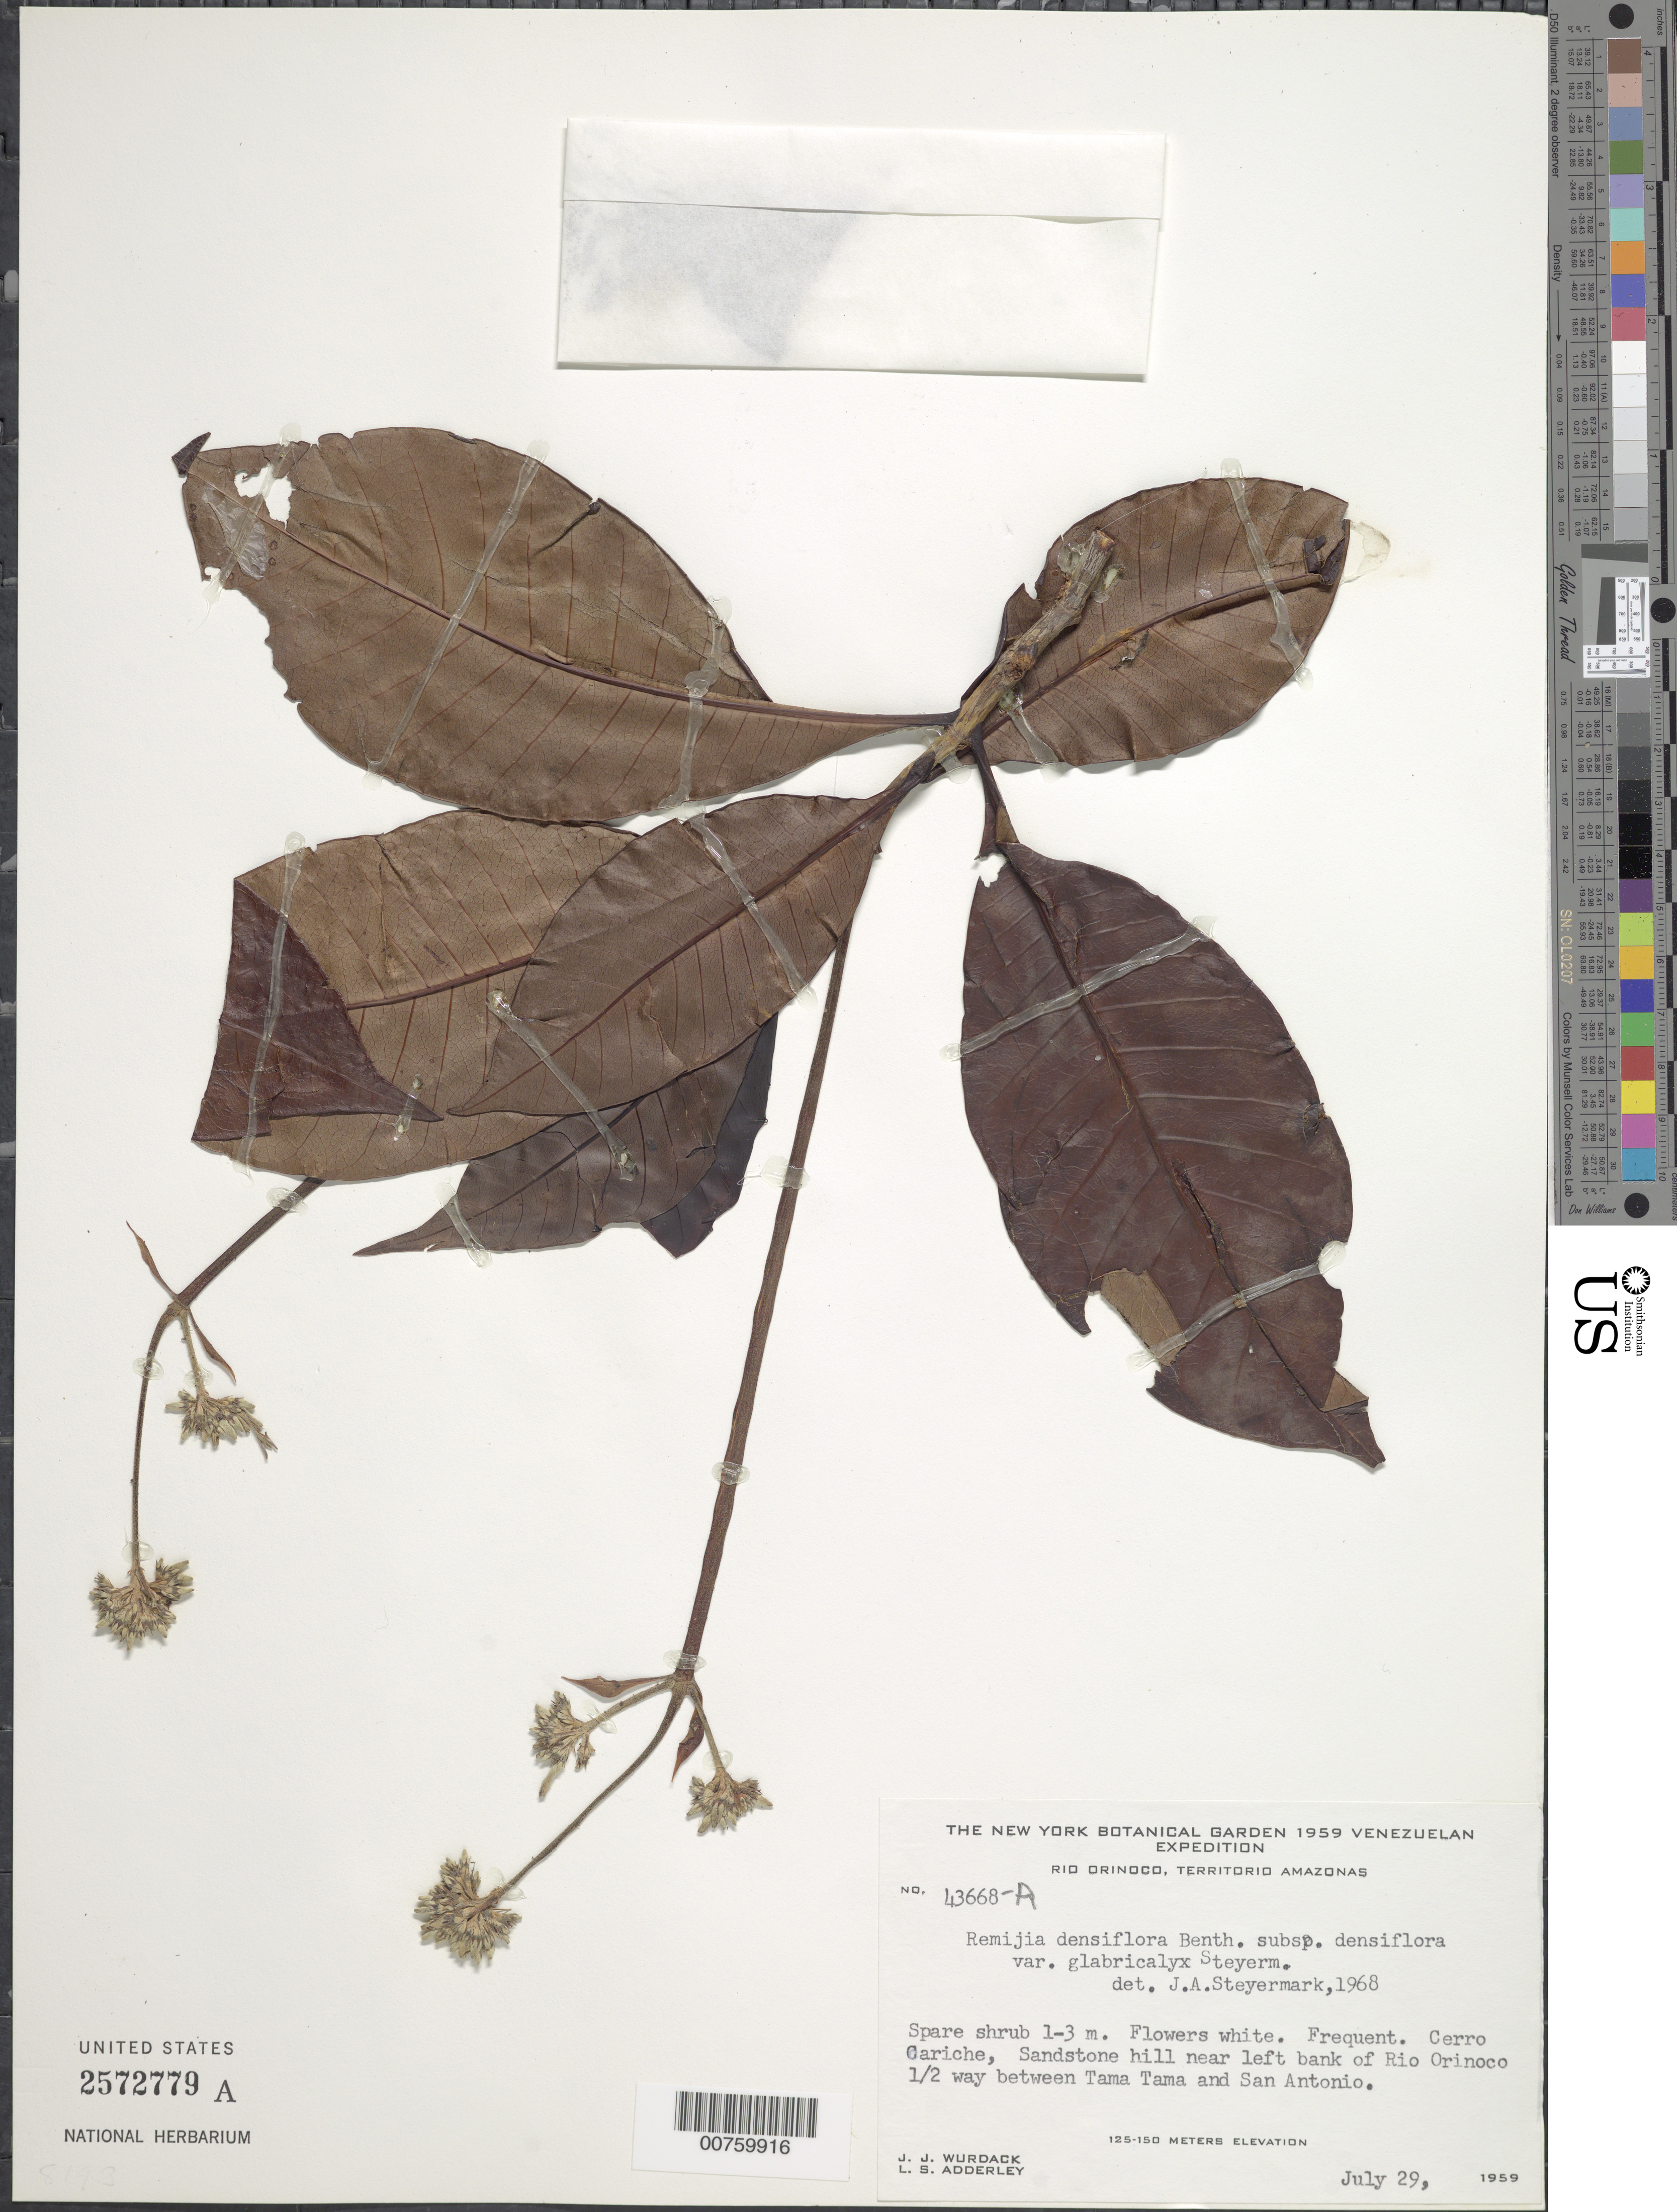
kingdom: Plantae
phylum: Tracheophyta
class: Magnoliopsida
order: Gentianales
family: Rubiaceae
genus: Remijia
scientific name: Remijia densiflora var. glabricalyx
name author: Steyerm.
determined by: Steyermark, Julian A., (VEN)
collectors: J. J. Wurdack & L. S. Adderley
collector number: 43668 a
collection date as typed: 28-Jul-59 to 29-Jul-59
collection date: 1959-07-28/1959-07-29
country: Venezuela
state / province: Amazonas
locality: Cerro Cariche; Río Orinoco, left bank; 1/2 way between Tama Tama and San Antonio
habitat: Sandstone hill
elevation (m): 125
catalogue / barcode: US 2572779A